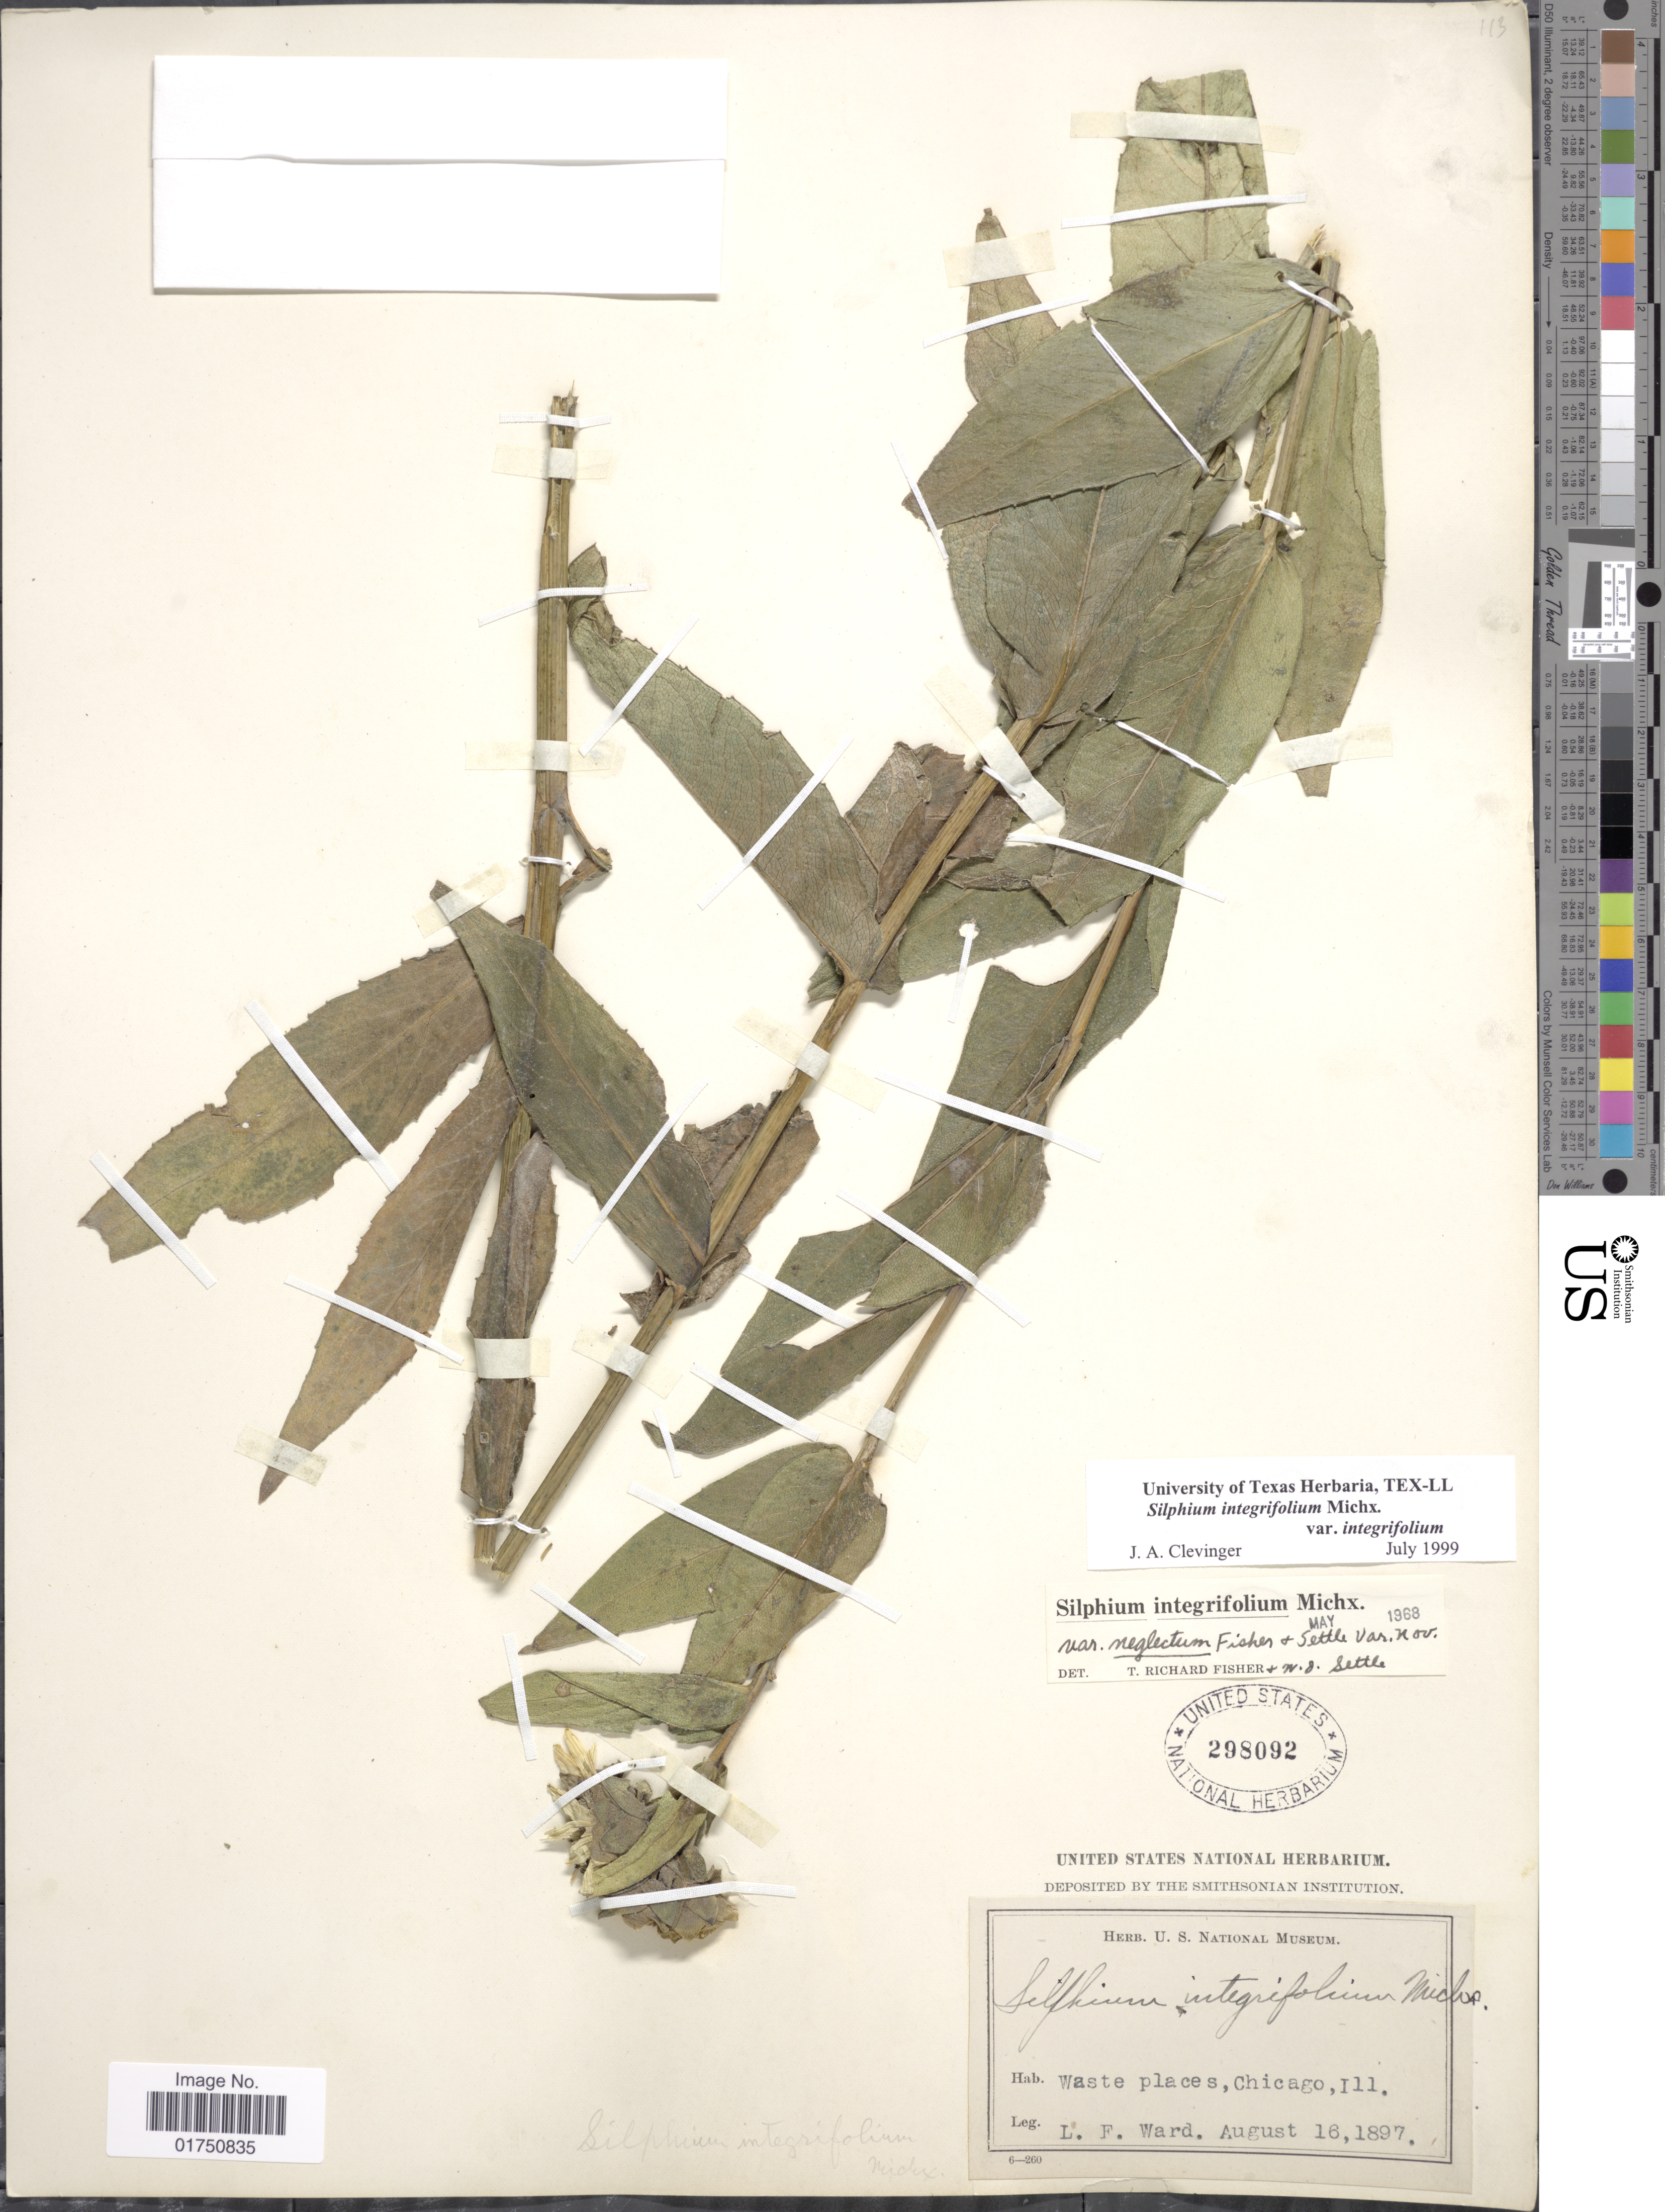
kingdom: Plantae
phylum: Tracheophyta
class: Magnoliopsida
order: Asterales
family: Asteraceae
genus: Silphium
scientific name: Silphium integrifolium var. integrifolium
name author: Michx.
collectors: L. Ward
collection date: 1897-08-16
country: United States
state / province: Illinois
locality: Waste places, Chicago, Ill.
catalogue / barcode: US 298092